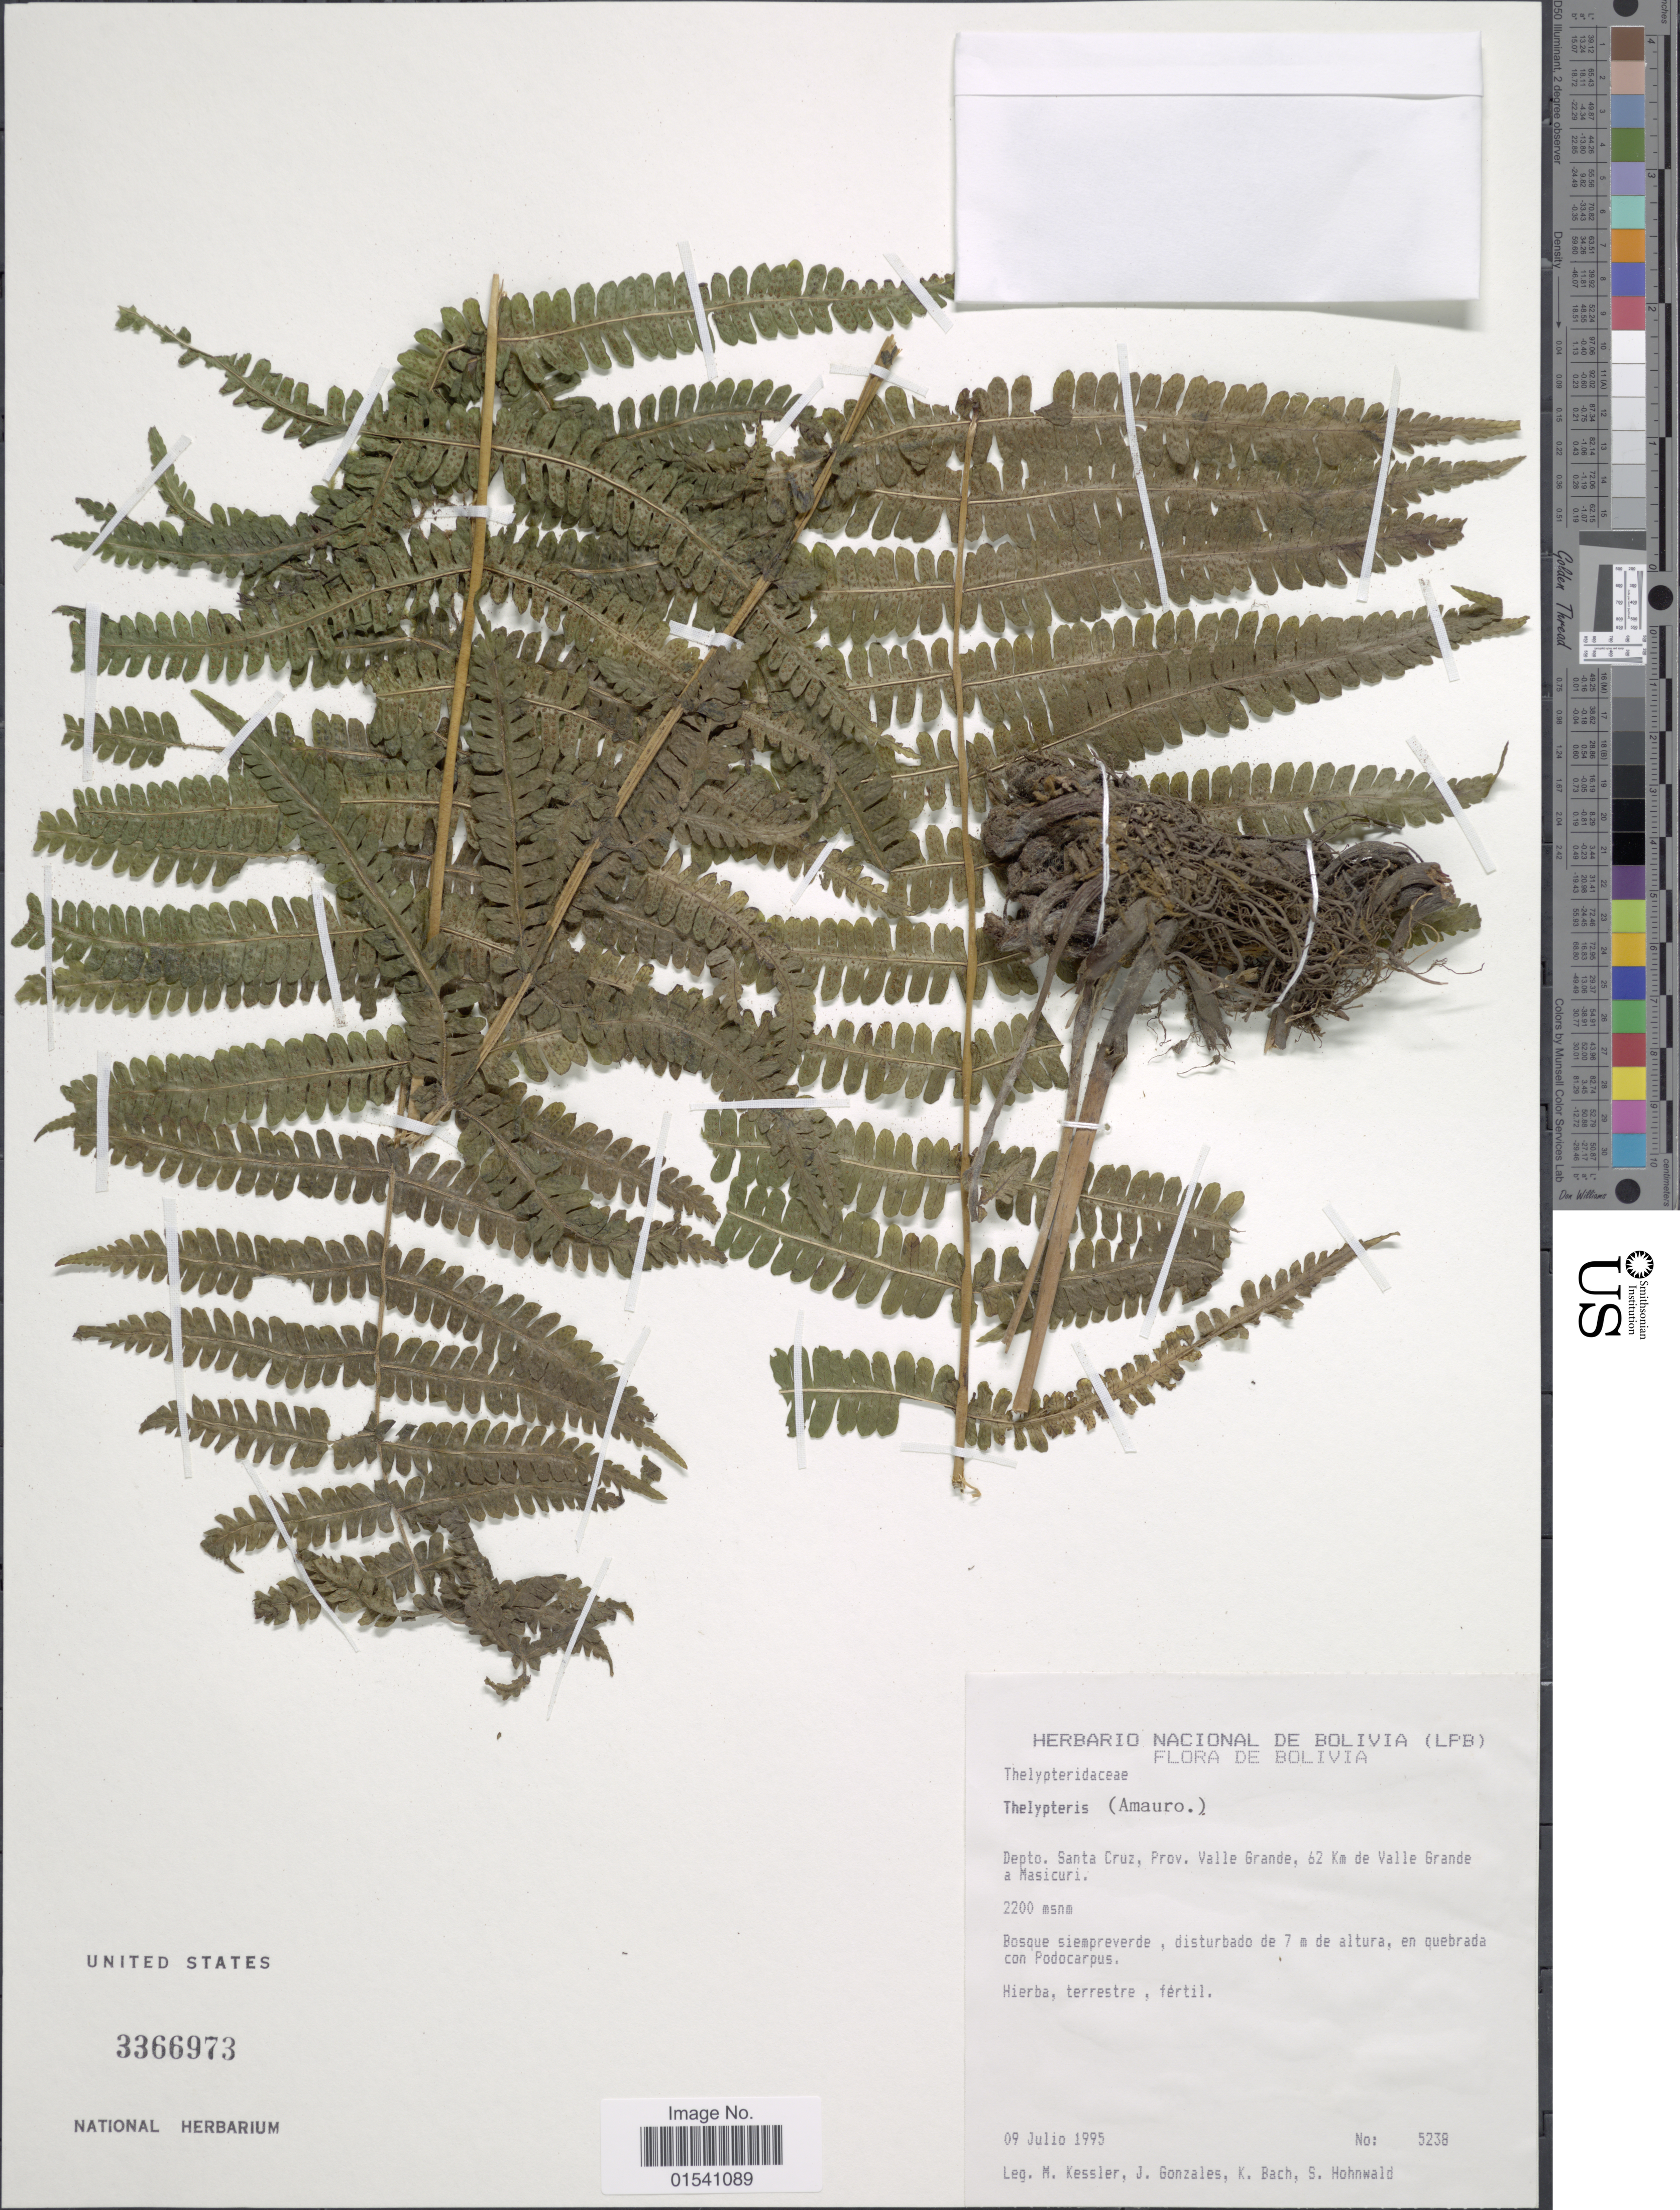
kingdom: Plantae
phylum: Tracheophyta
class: Polypodiopsida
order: Polypodiales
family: Thelypteridaceae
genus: Amauropelta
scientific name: Amauropelta sp.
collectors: M. Kessler, J. Gonzales, K. Bach & S. Hohnwald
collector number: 5238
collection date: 1995-07-09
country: Bolivia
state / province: Santa Cruz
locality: Depto. Santa Cruz, prov. Valle Grande, 62 Km de Valle Grande a Masicuri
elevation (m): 2200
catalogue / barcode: US 3366973